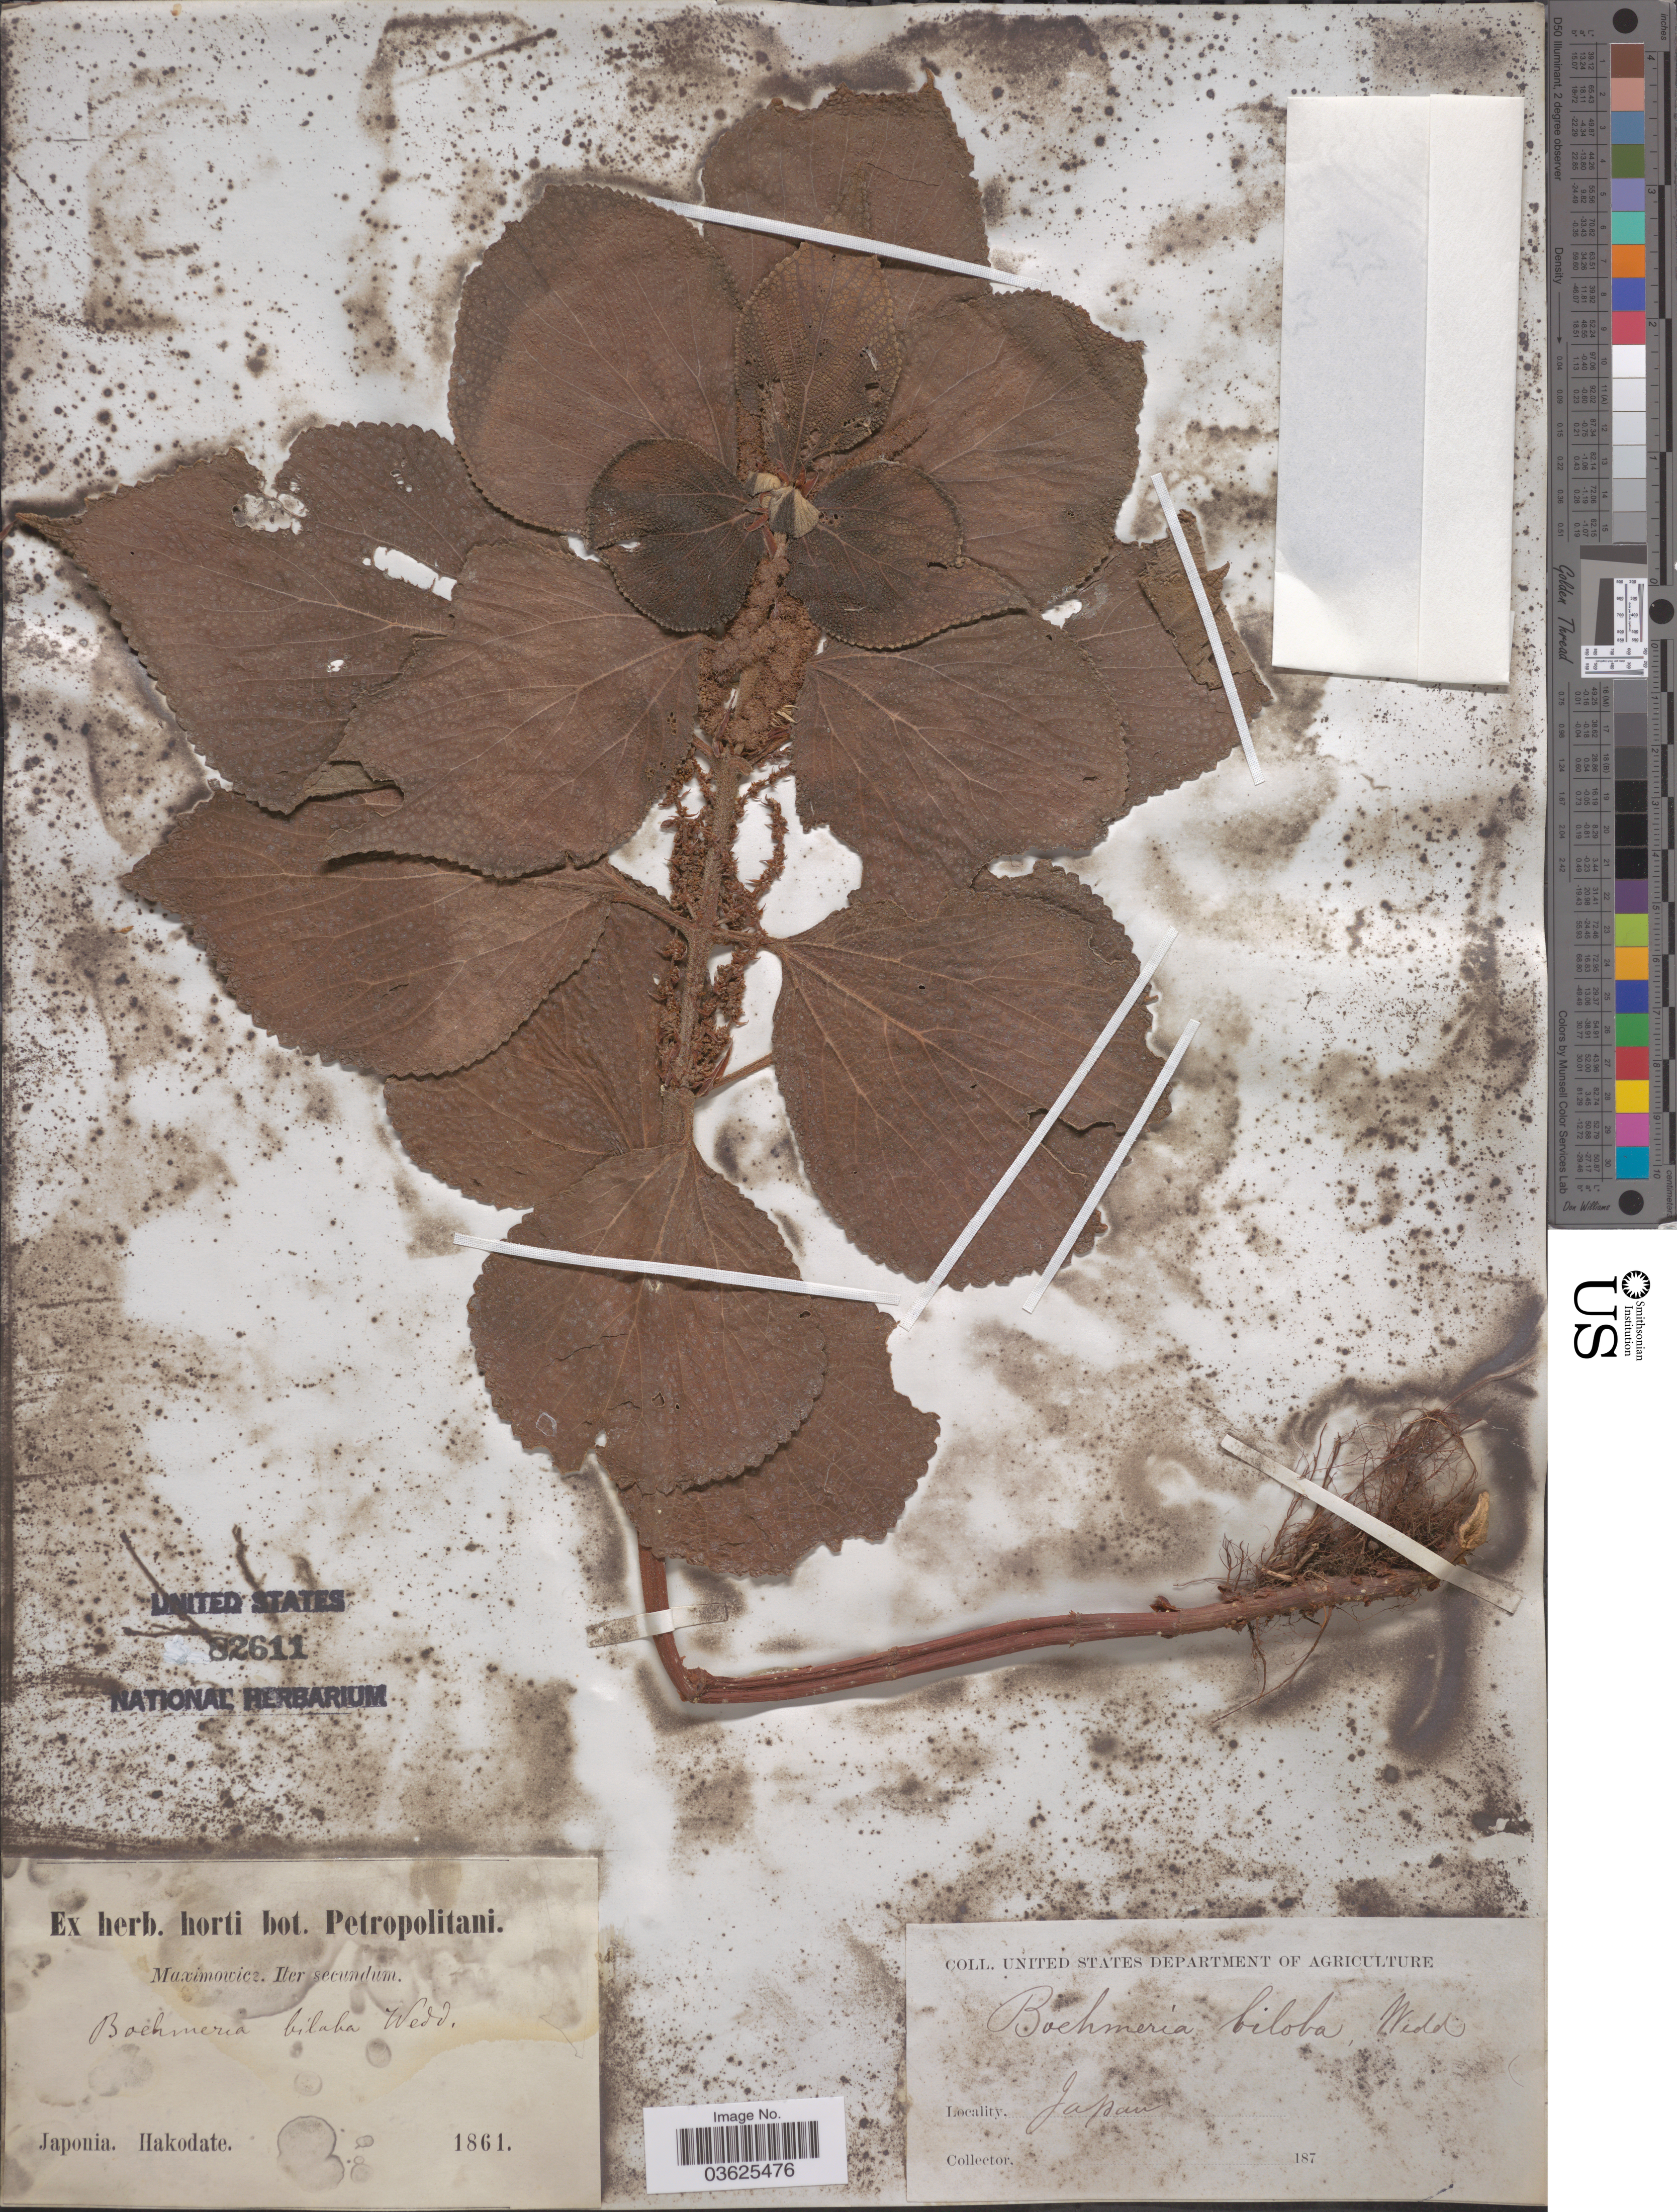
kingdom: Plantae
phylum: Tracheophyta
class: Magnoliopsida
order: Rosales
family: Urticaceae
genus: Boehmeria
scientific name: Boehmeria biloba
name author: Wedd.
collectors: Maximowicz, --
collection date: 1861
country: Japan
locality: Hakodate.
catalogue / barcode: US 82611